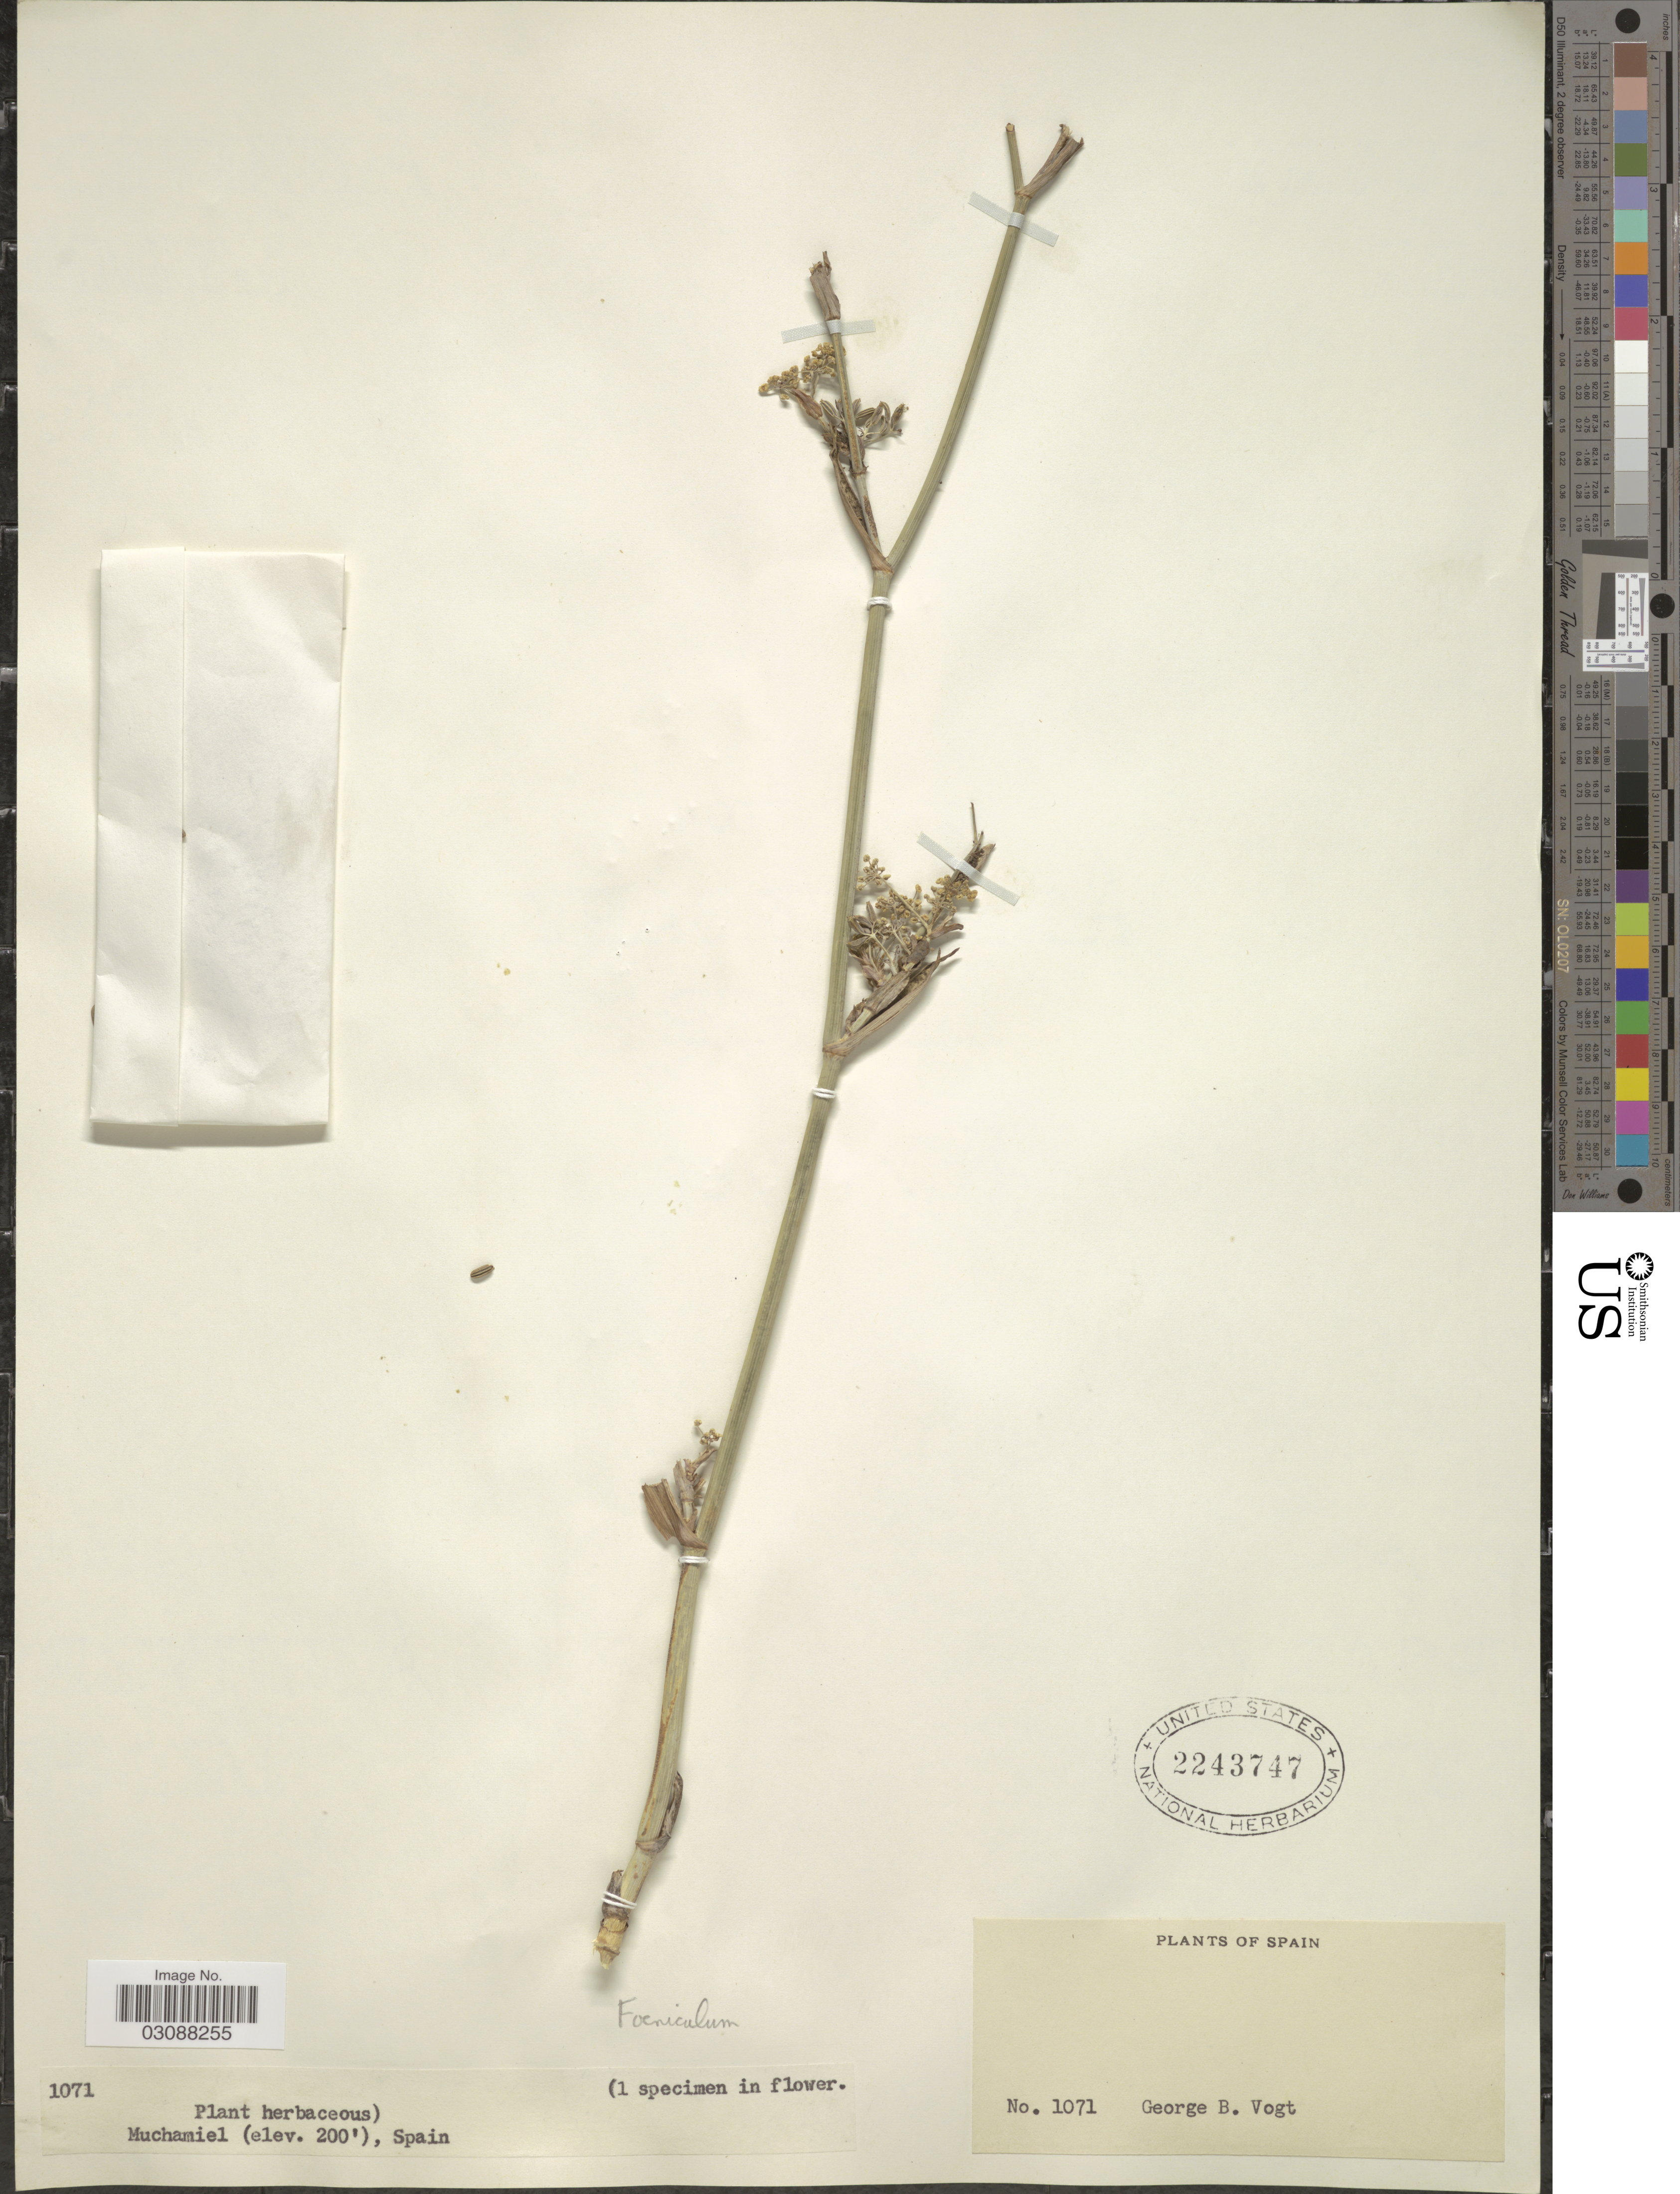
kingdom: Plantae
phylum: Tracheophyta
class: Magnoliopsida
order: Apiales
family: Apiaceae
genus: Foeniculum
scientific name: Foeniculum sp.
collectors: G. B. Vogt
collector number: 1071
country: Spain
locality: Muchamiel.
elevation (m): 61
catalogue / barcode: US 2243747